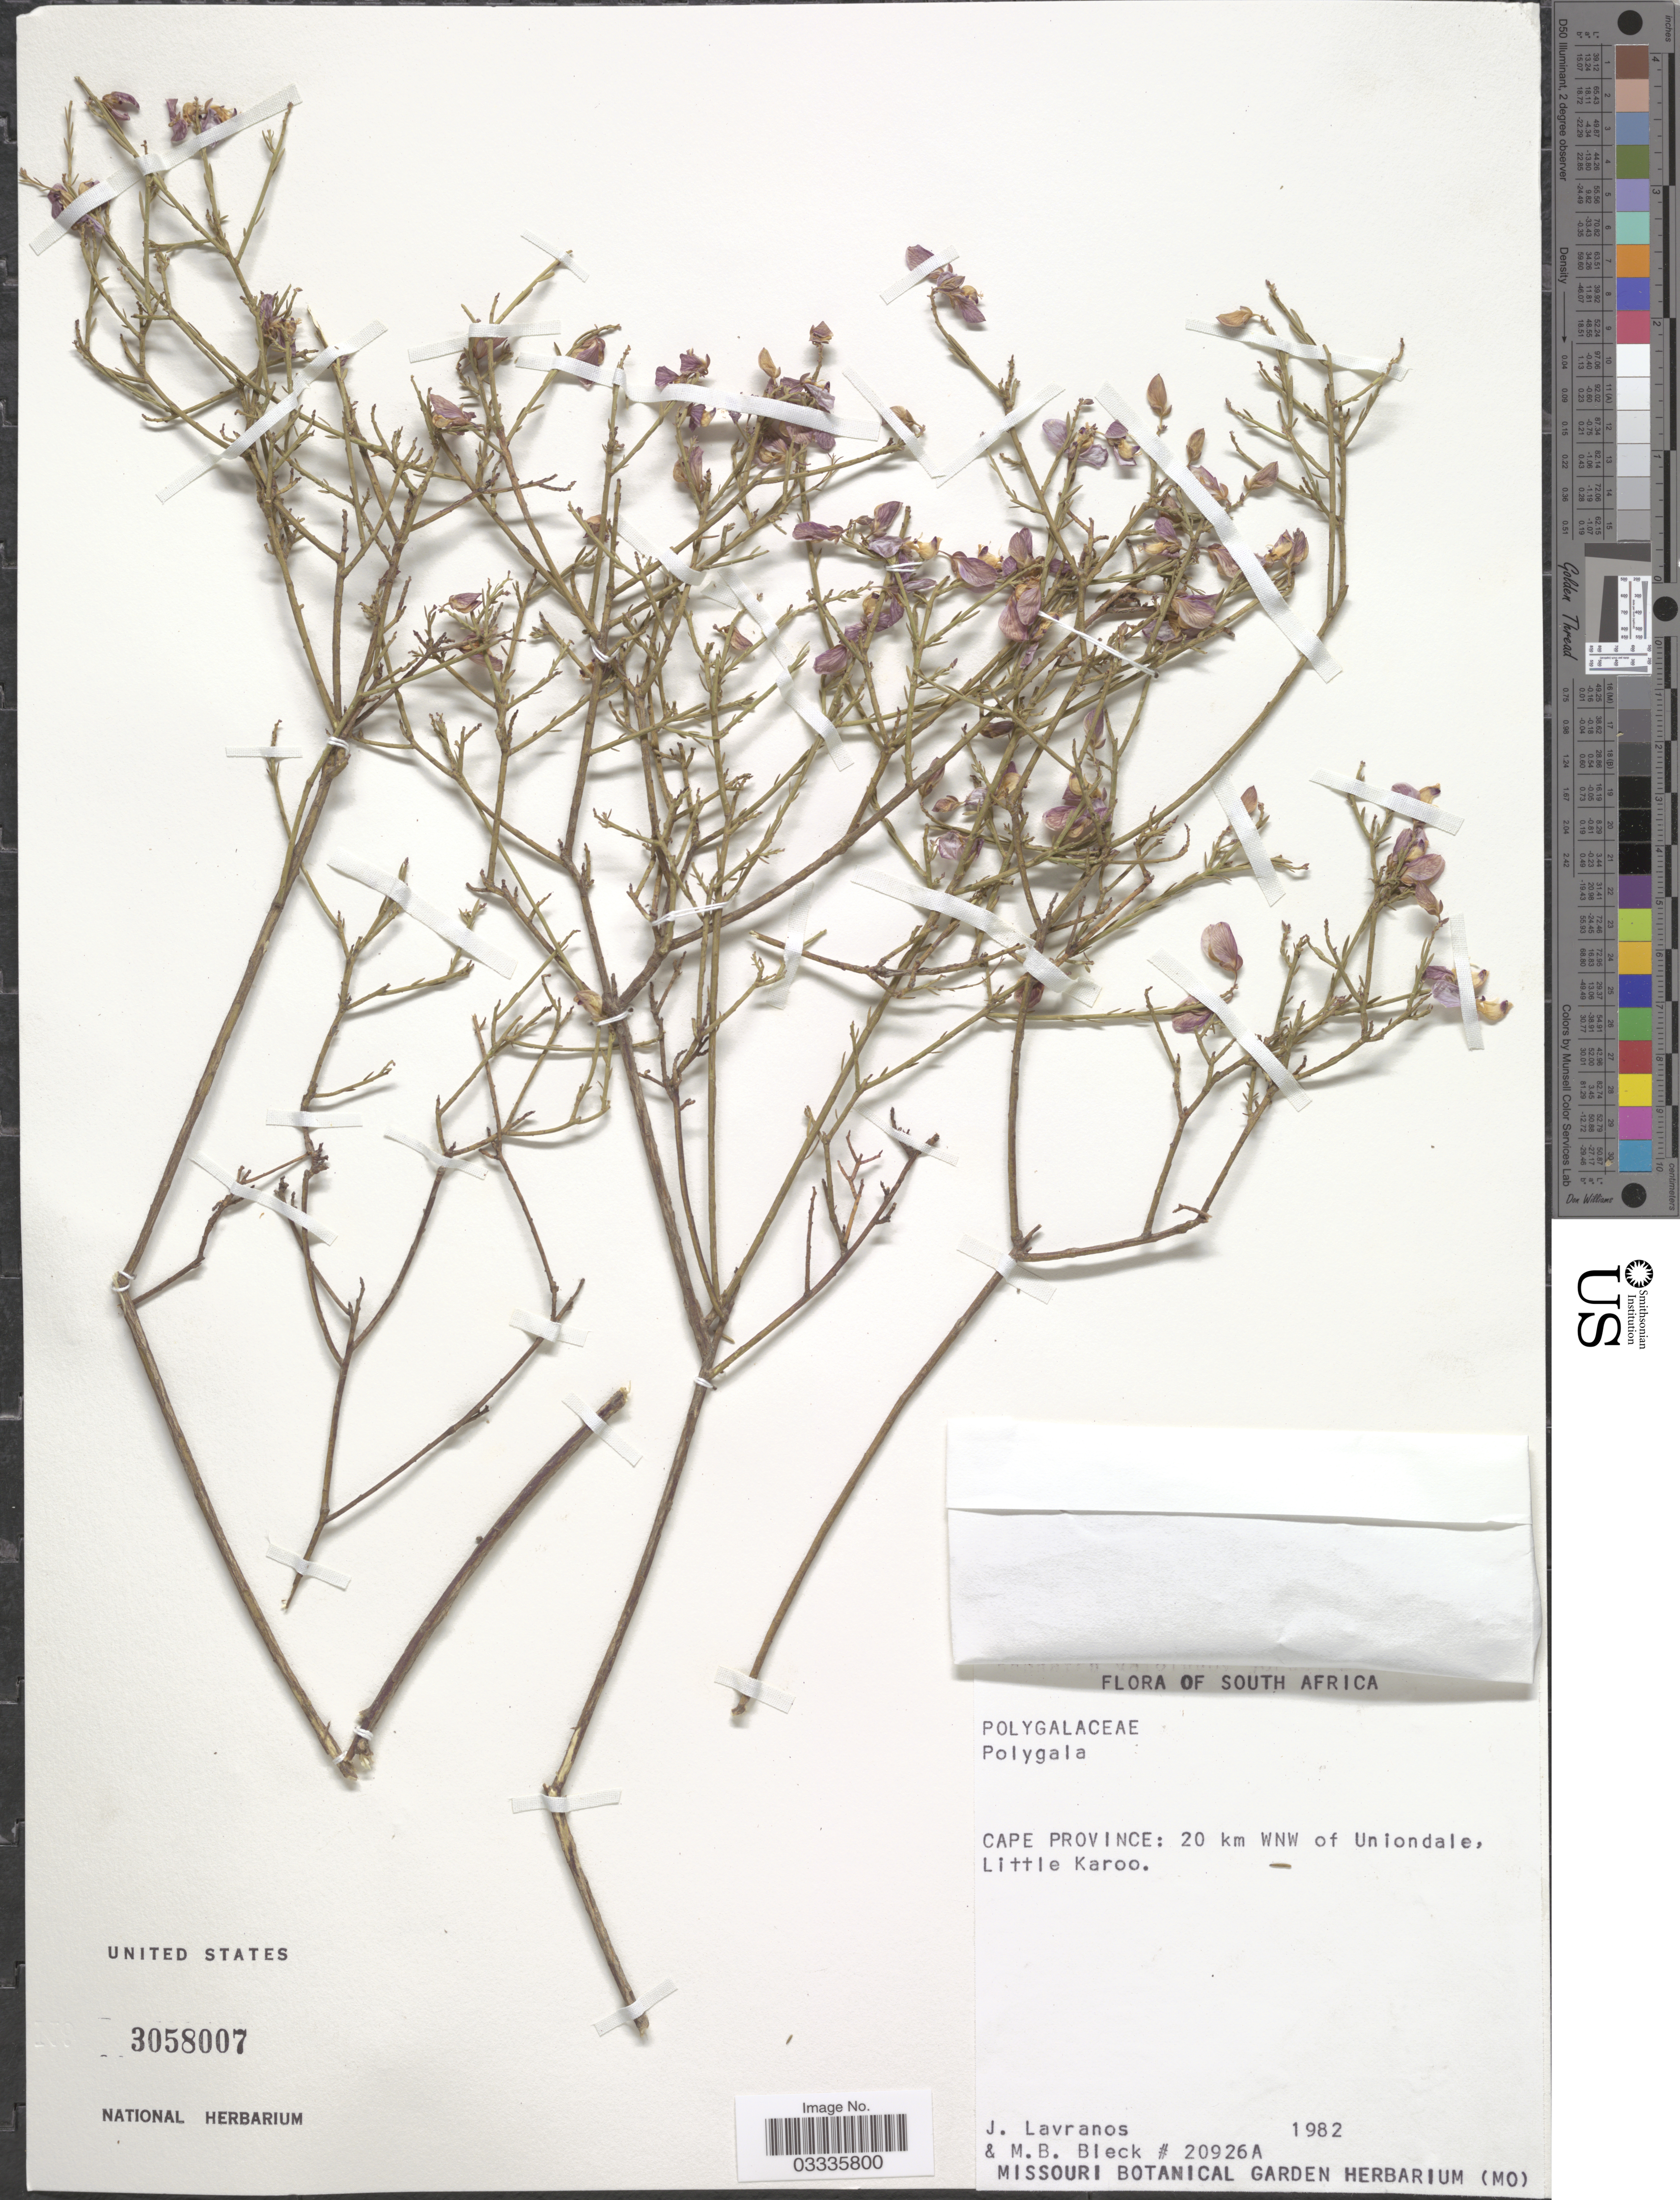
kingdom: Plantae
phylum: Tracheophyta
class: Magnoliopsida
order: Fabales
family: Polygalaceae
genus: Polygala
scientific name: Polygala sp.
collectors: J. Lavranos & M. Bleck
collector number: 20926A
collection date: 1982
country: South Africa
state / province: Western Cape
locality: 20 km WNW of Uniondale, Little Karoo.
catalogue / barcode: US 3058007